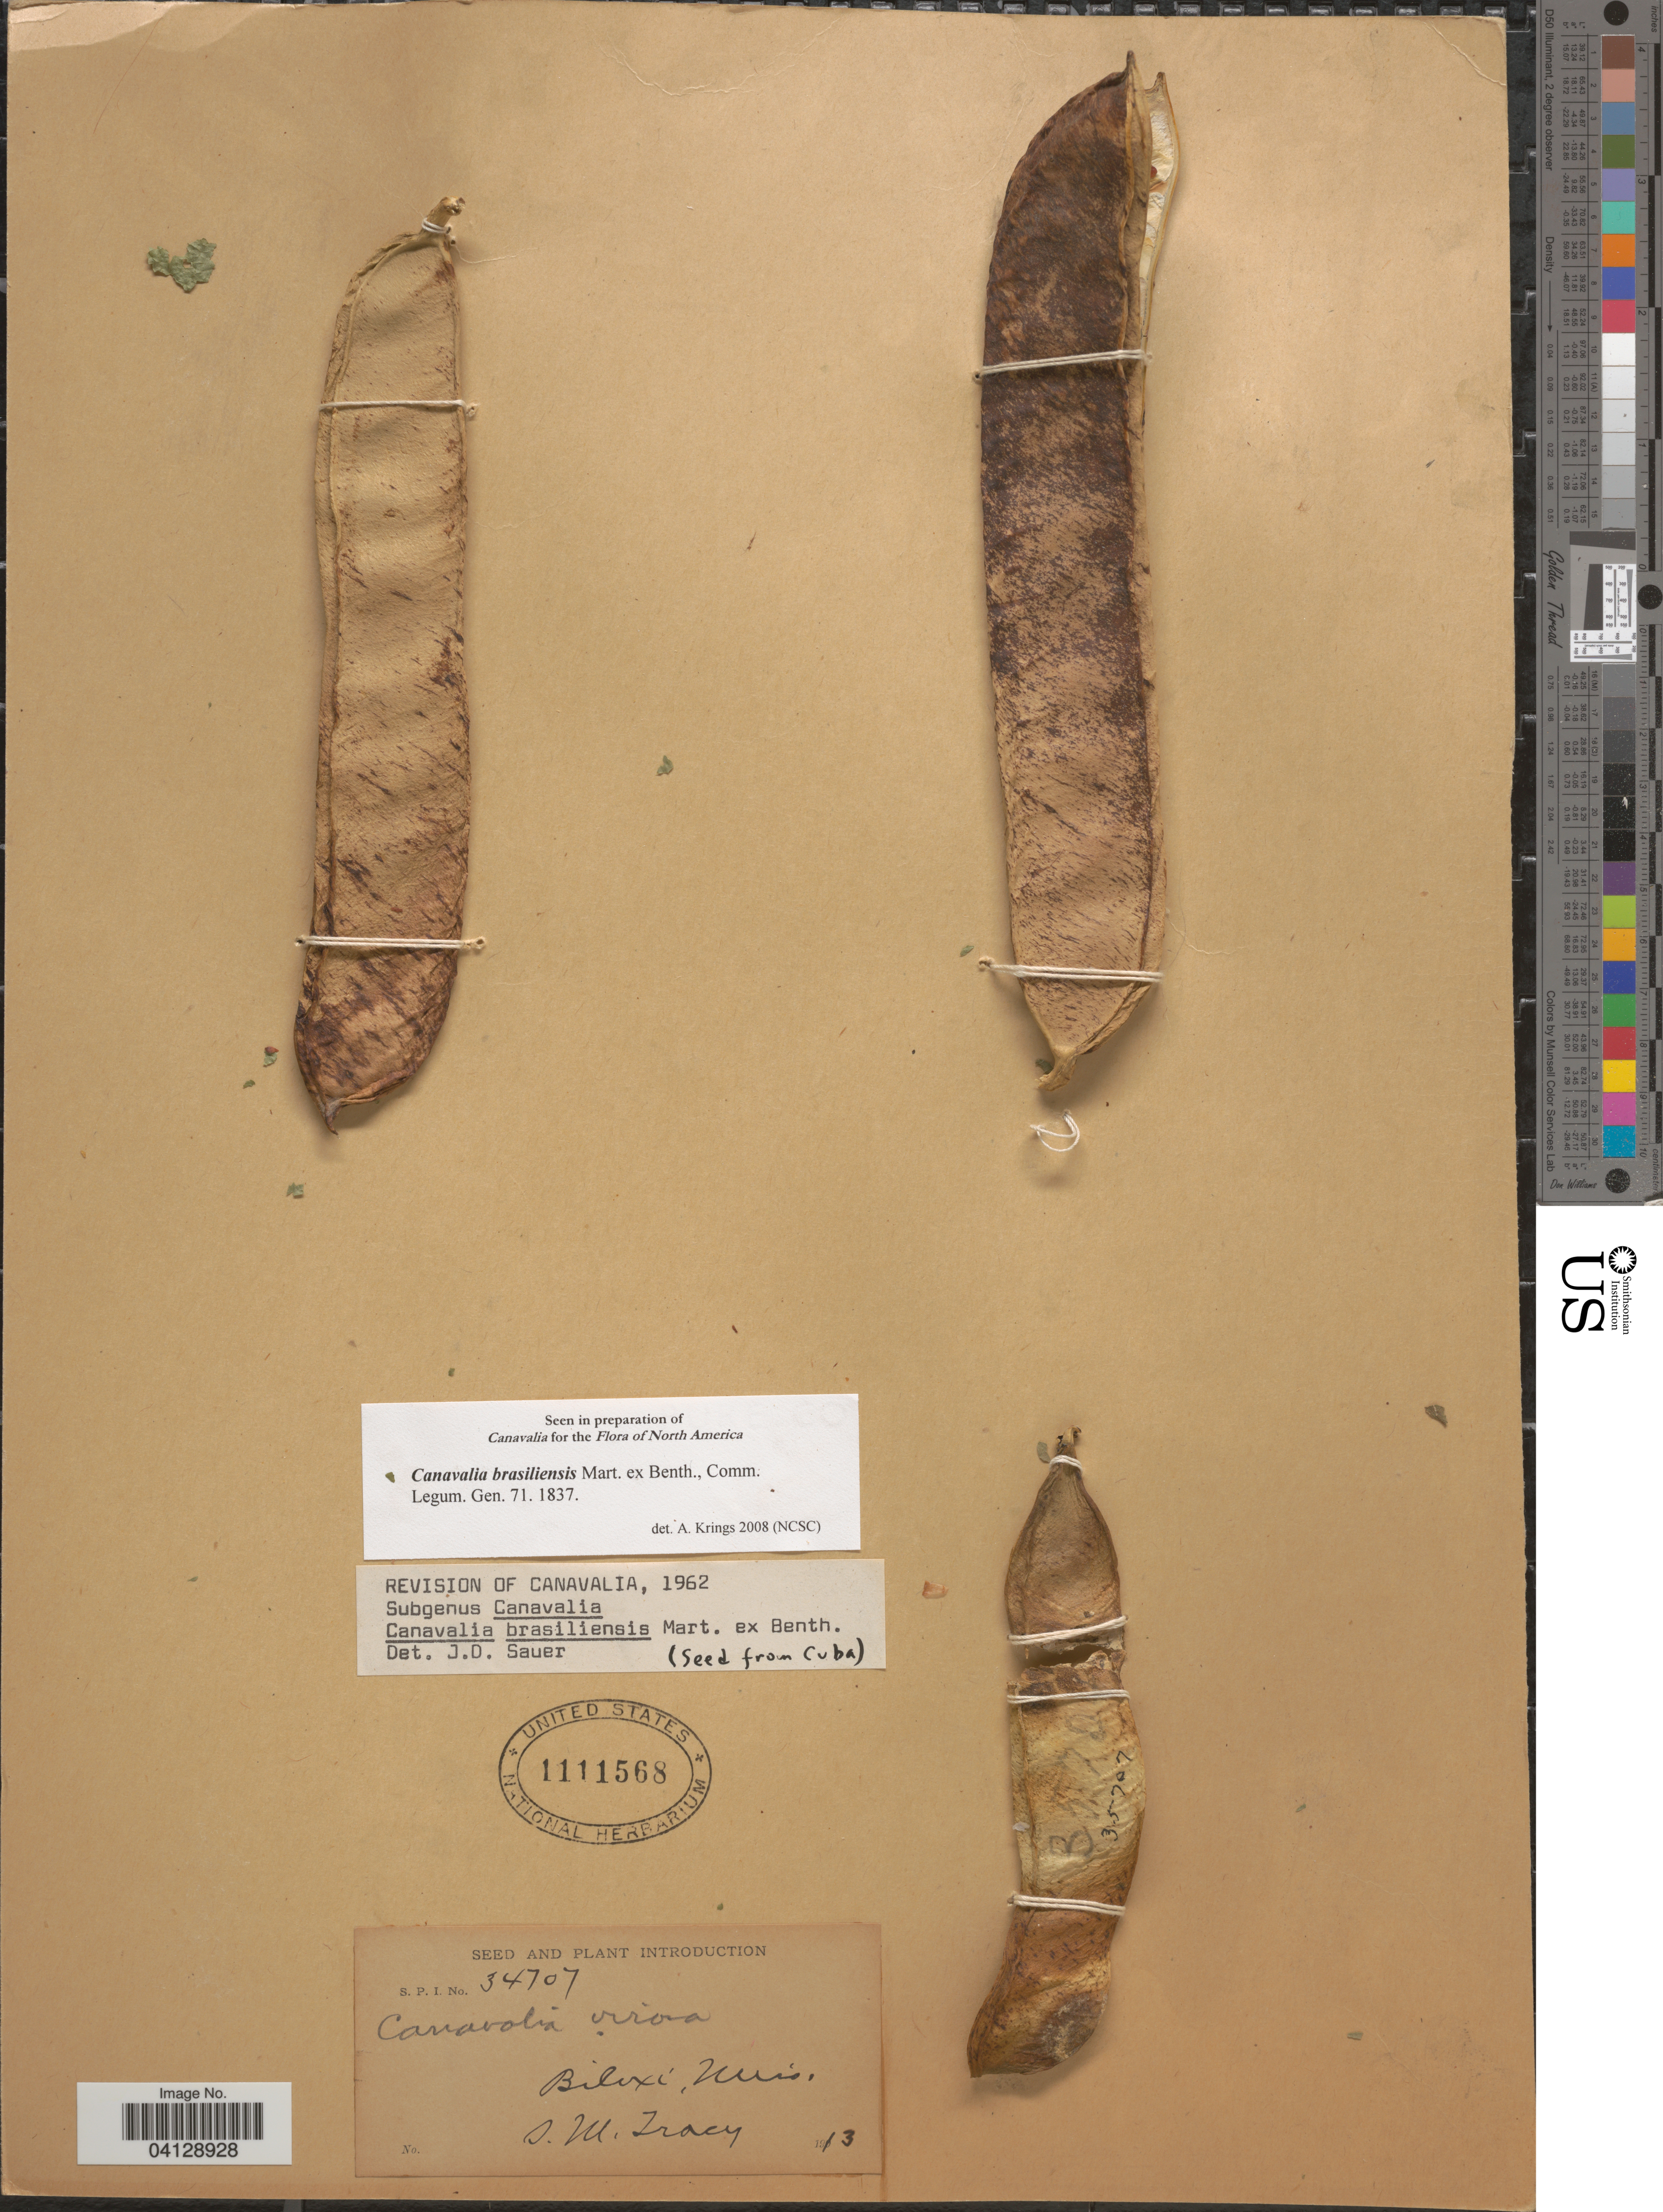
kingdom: Plantae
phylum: Tracheophyta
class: Magnoliopsida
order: Fabales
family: Fabaceae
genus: Canavalia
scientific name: Canavalia brasiliensis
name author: Mart. ex Benth.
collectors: S. M. Tracy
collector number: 34707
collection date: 1913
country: United States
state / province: Mississippi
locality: Biloxi.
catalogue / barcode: US 1111568